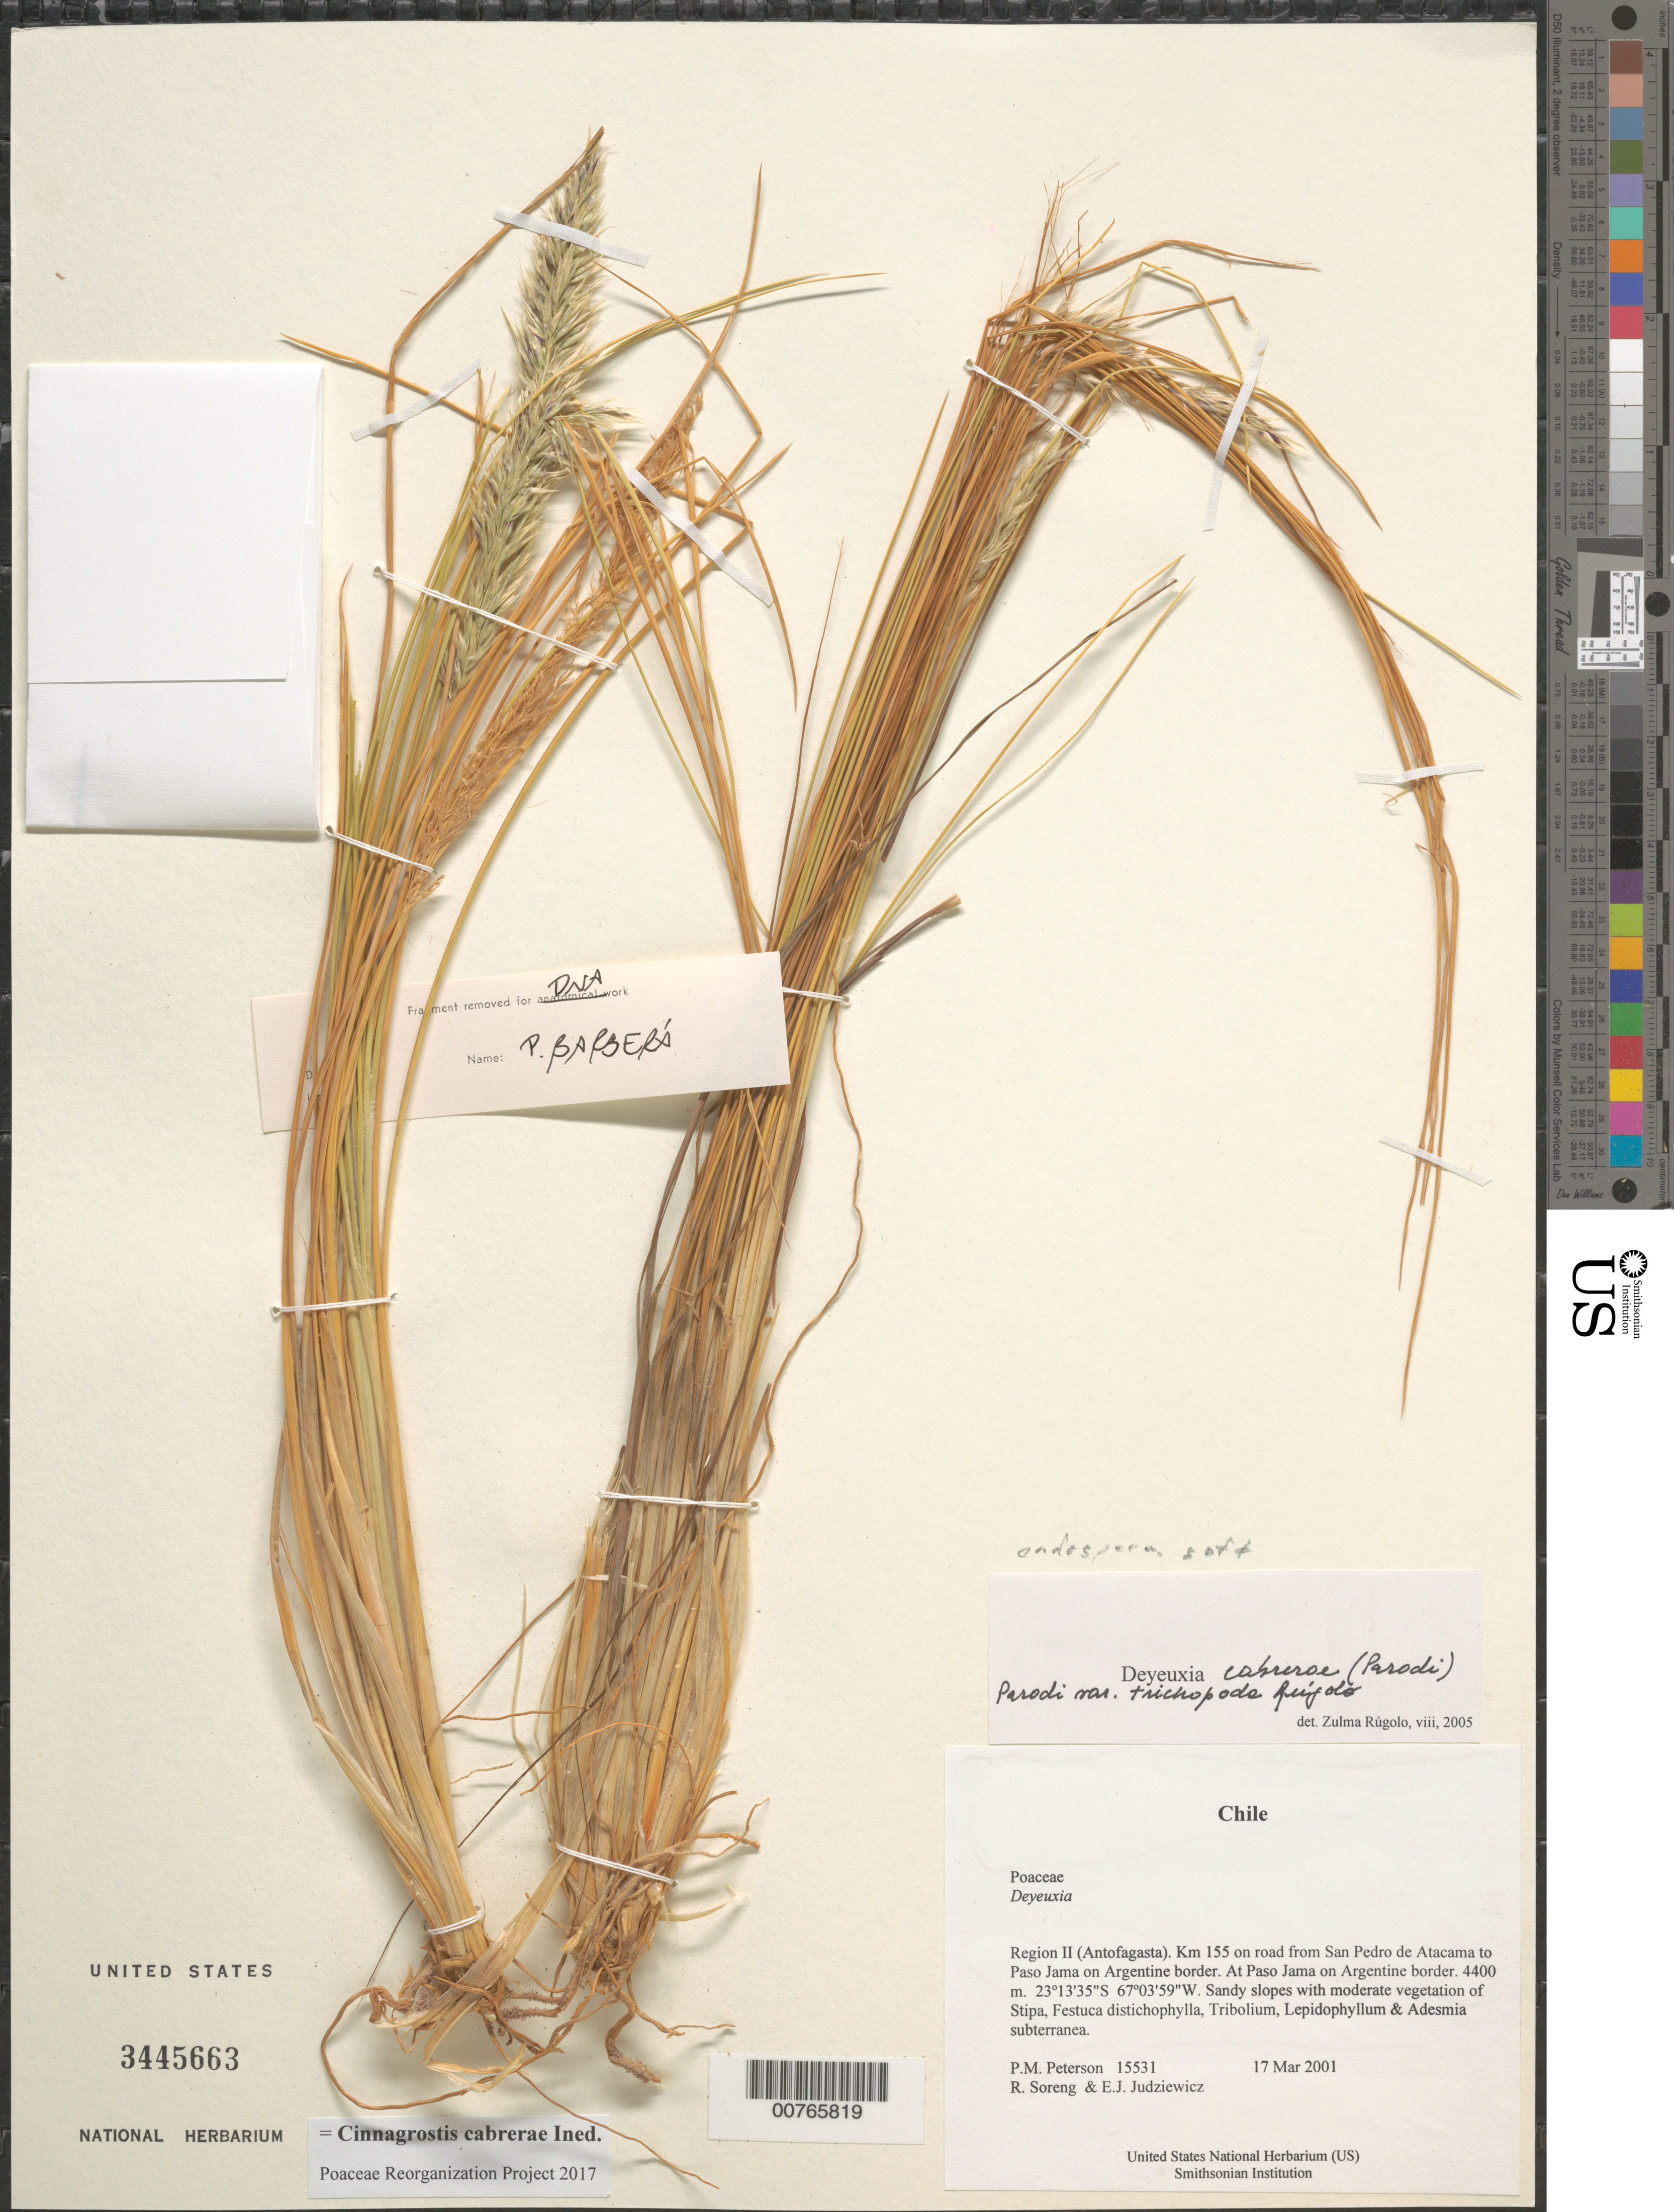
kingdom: Plantae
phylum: Tracheophyta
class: Liliopsida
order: Poales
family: Poaceae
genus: Cinnagrostis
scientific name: Cinnagrostis cabrerae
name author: (Parodi) P.M. Peterson et al.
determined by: Poaceae Reorganization Project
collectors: P. M. Peterson, R. J. Soreng & E. J. Judziewicz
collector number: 15531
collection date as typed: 17 Mar 2001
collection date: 2001-03-17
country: Chile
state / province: Antofagasta (II)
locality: Km 155 on road from San Pedro de Atacama to Paso Jama on Argentine border. At Paso Jama on Argentine border.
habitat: Sandy slopes with moderate vegetation of Stipa, Festuca distichophylla, Tribolium, Lepidophyllum & Adesmia subterranea.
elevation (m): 4400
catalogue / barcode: US 3445663